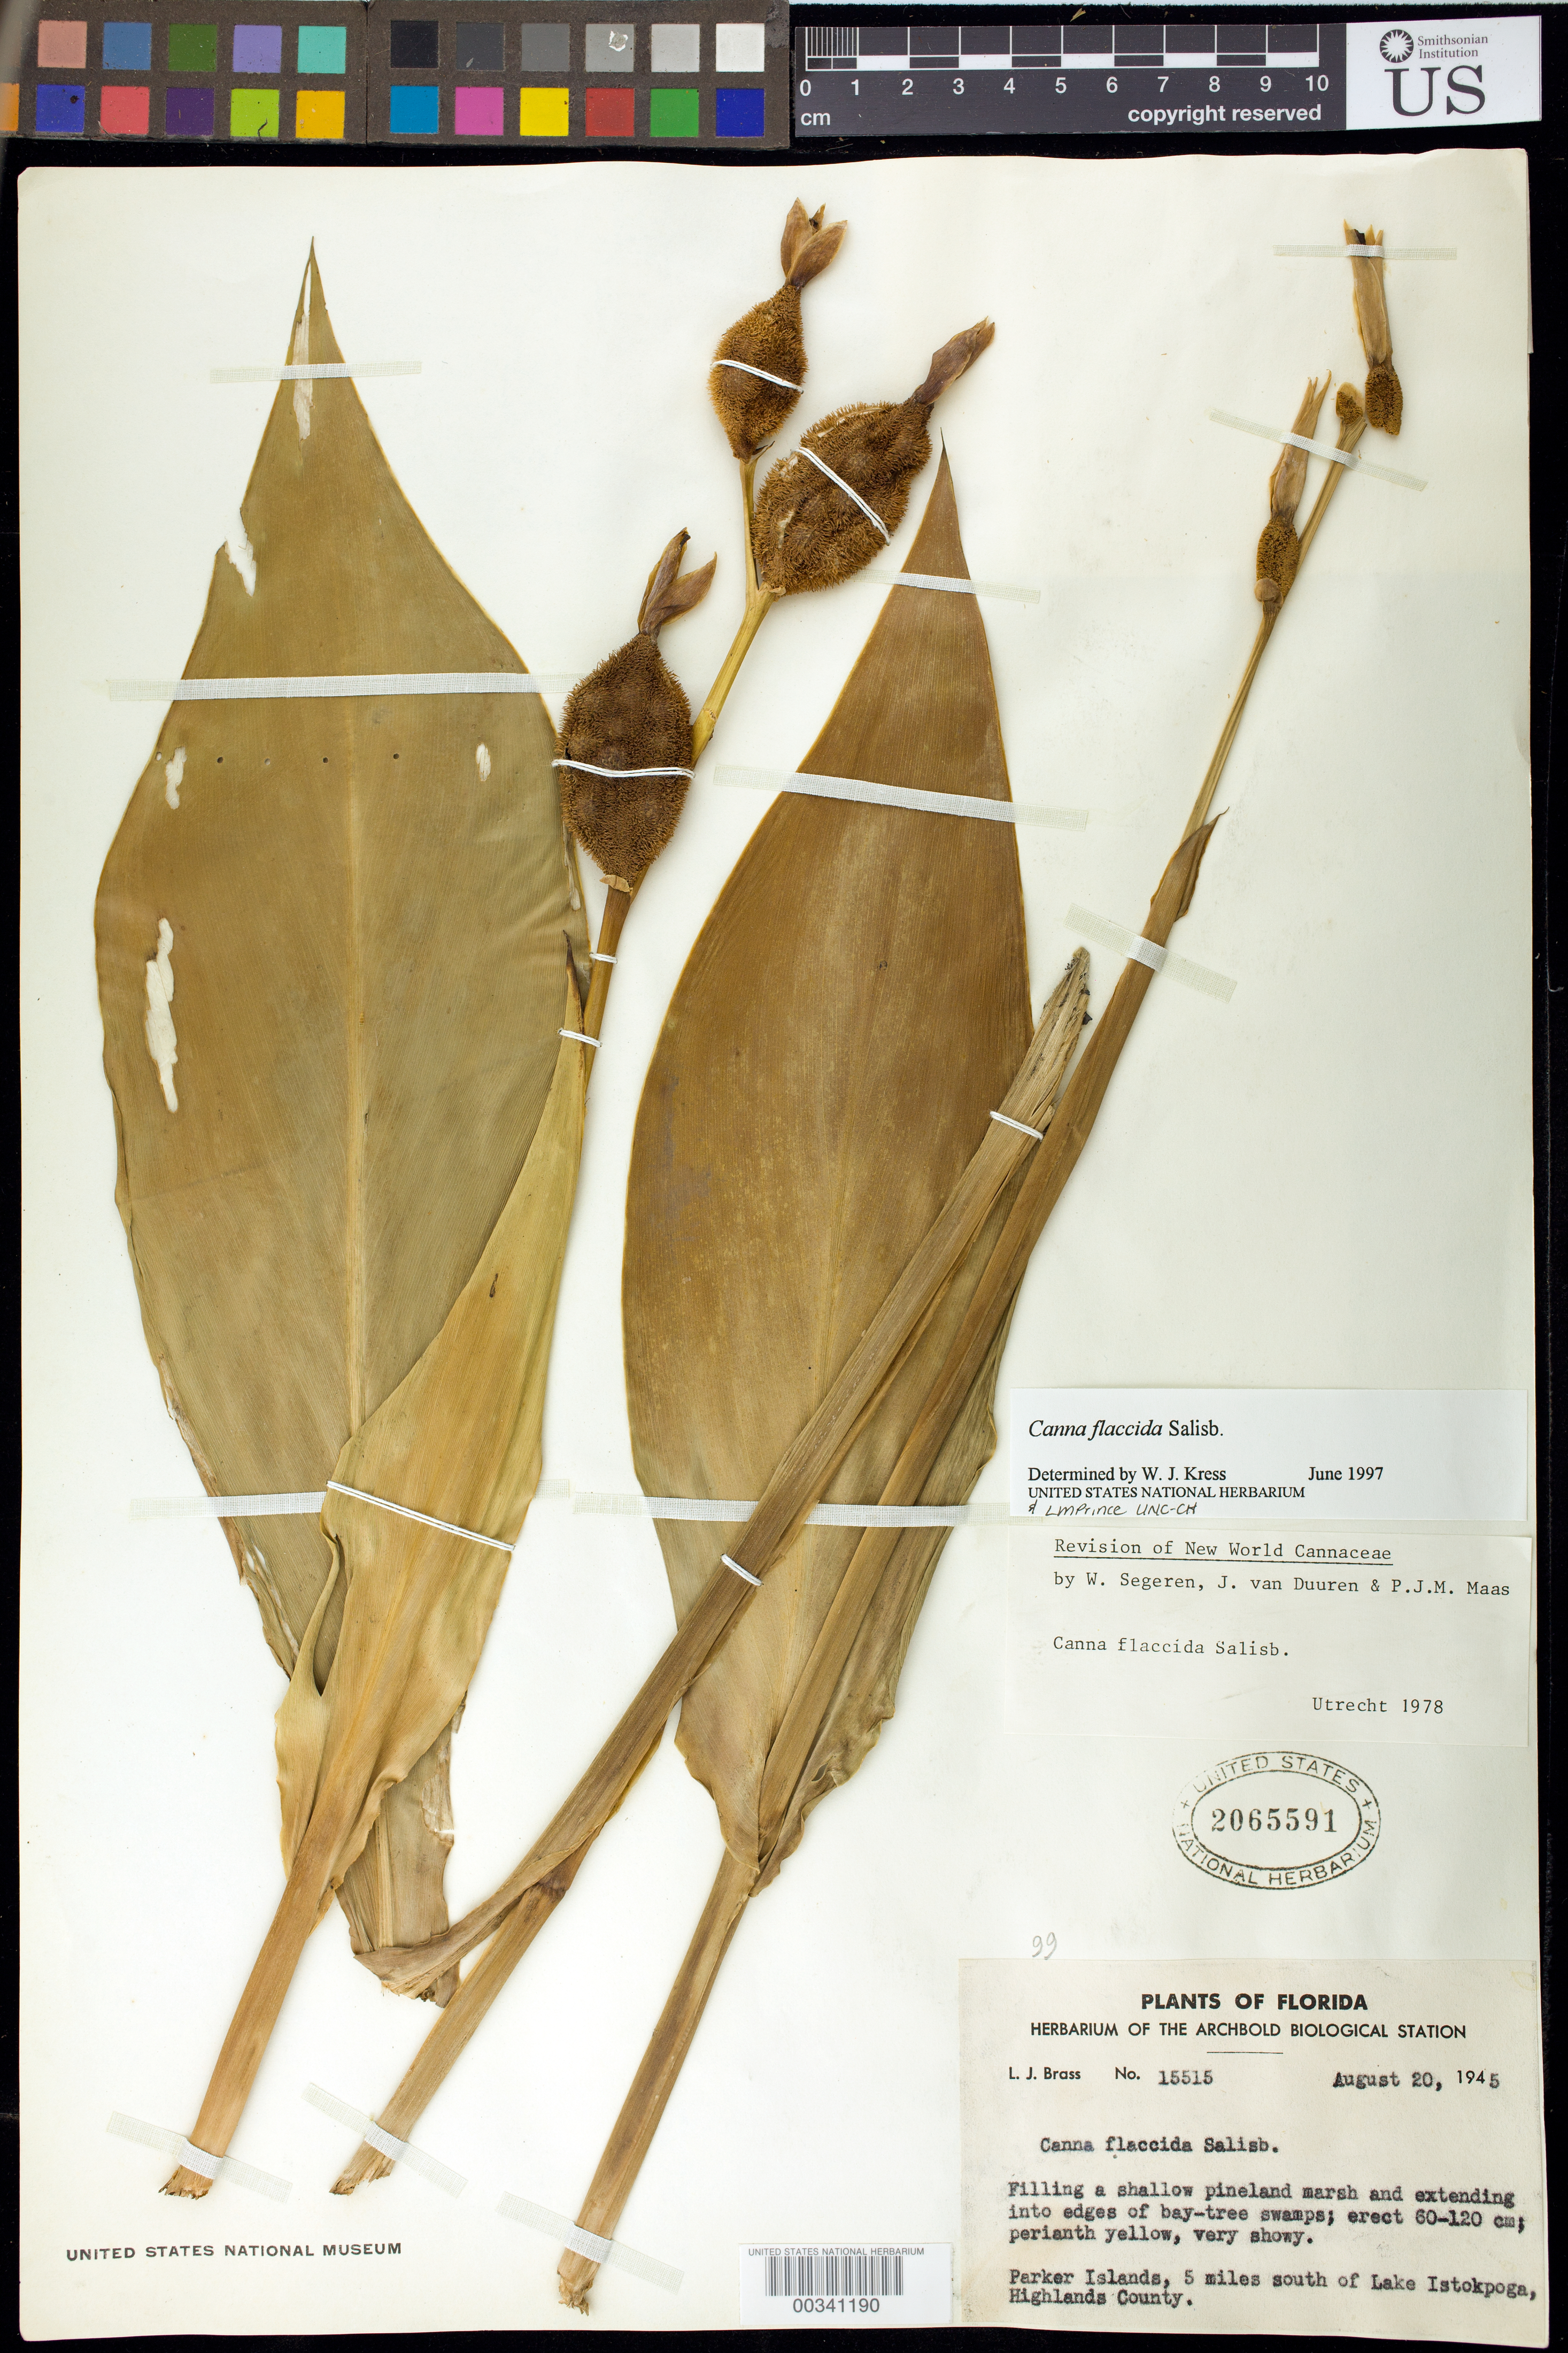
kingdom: Plantae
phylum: Tracheophyta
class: Liliopsida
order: Zingiberales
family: Cannaceae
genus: Canna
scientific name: Canna flaccida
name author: Salisb.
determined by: Segeren, W.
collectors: L. J. Brass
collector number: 15515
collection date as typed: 20 Aug 1945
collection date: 1945-08-20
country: United States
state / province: Florida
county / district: Highlands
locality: Parker islands, 5 mi s of lake istokpoga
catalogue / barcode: US 2065591